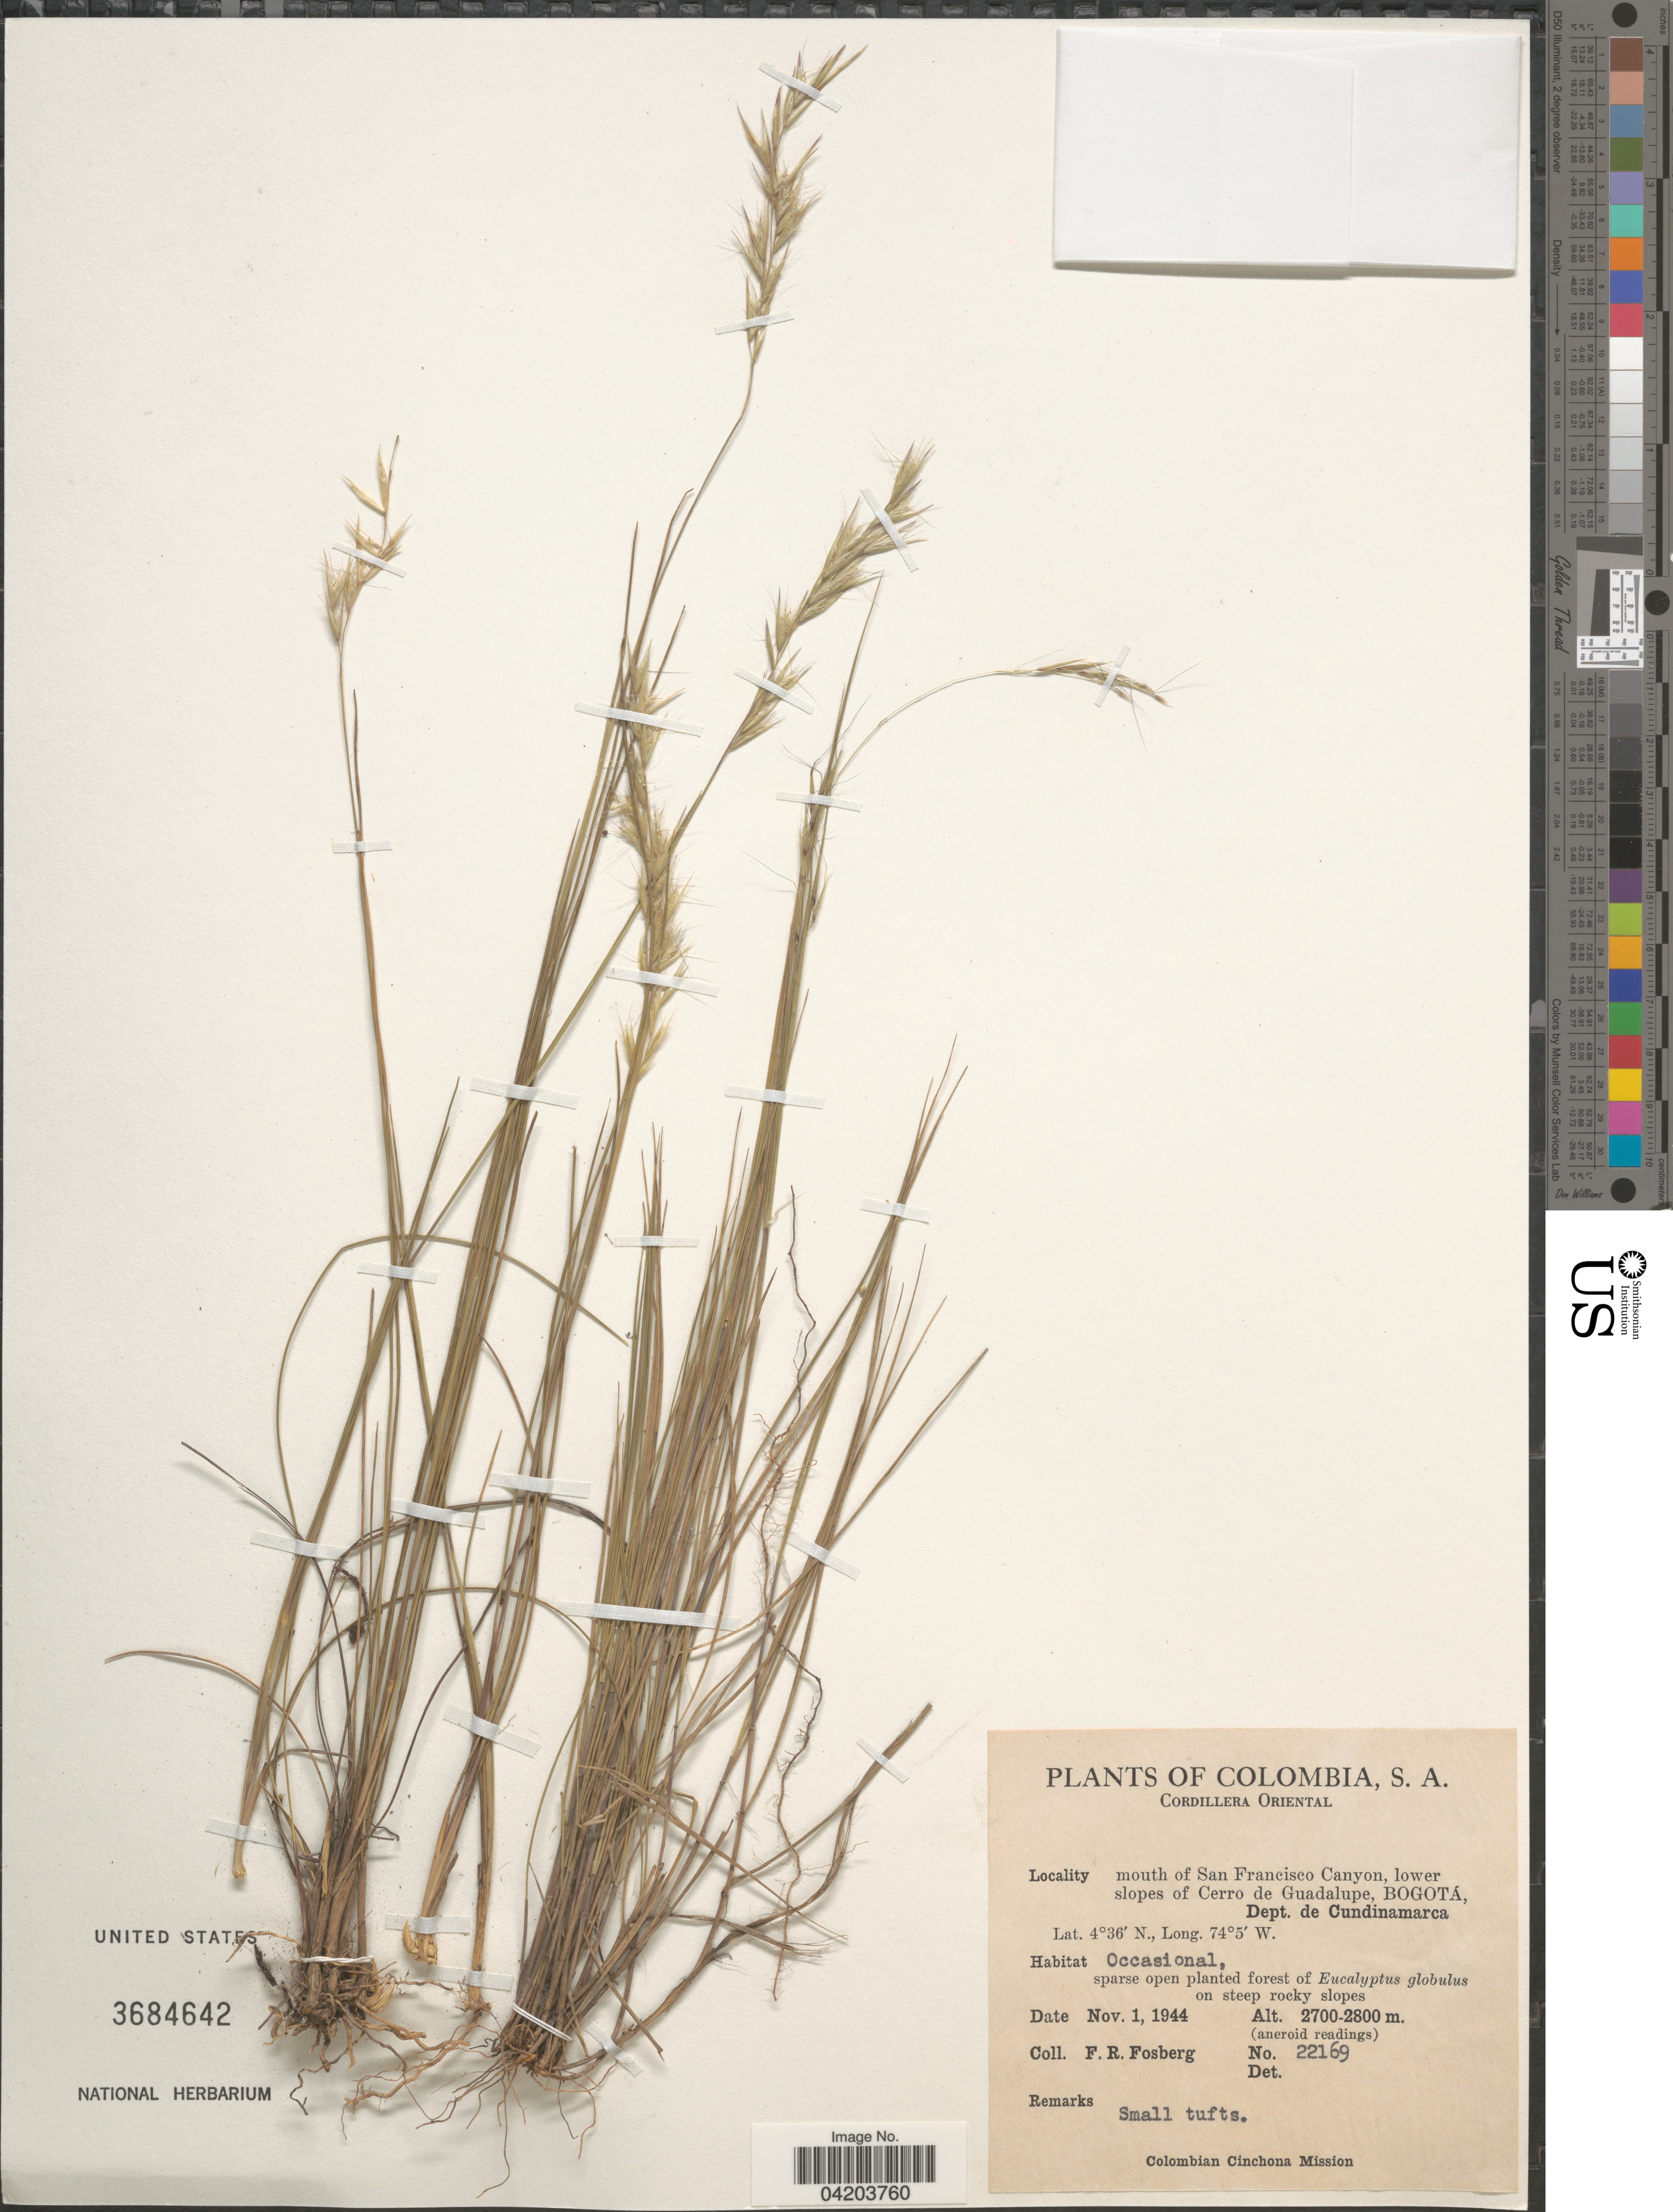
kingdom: Plantae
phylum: Tracheophyta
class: Liliopsida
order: Poales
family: Poaceae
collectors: F. R. Fosberg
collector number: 22169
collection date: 1944-11-01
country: Colombia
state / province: Cundinamarca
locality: Cordillera Oriental. Mouth of San Francisco Canyon, lower slopes of Cerro de Guadalupe, Bogotá, Dept. de Cundinamarca. Colombian Cinchona Mission.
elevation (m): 2700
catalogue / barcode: US 3684642